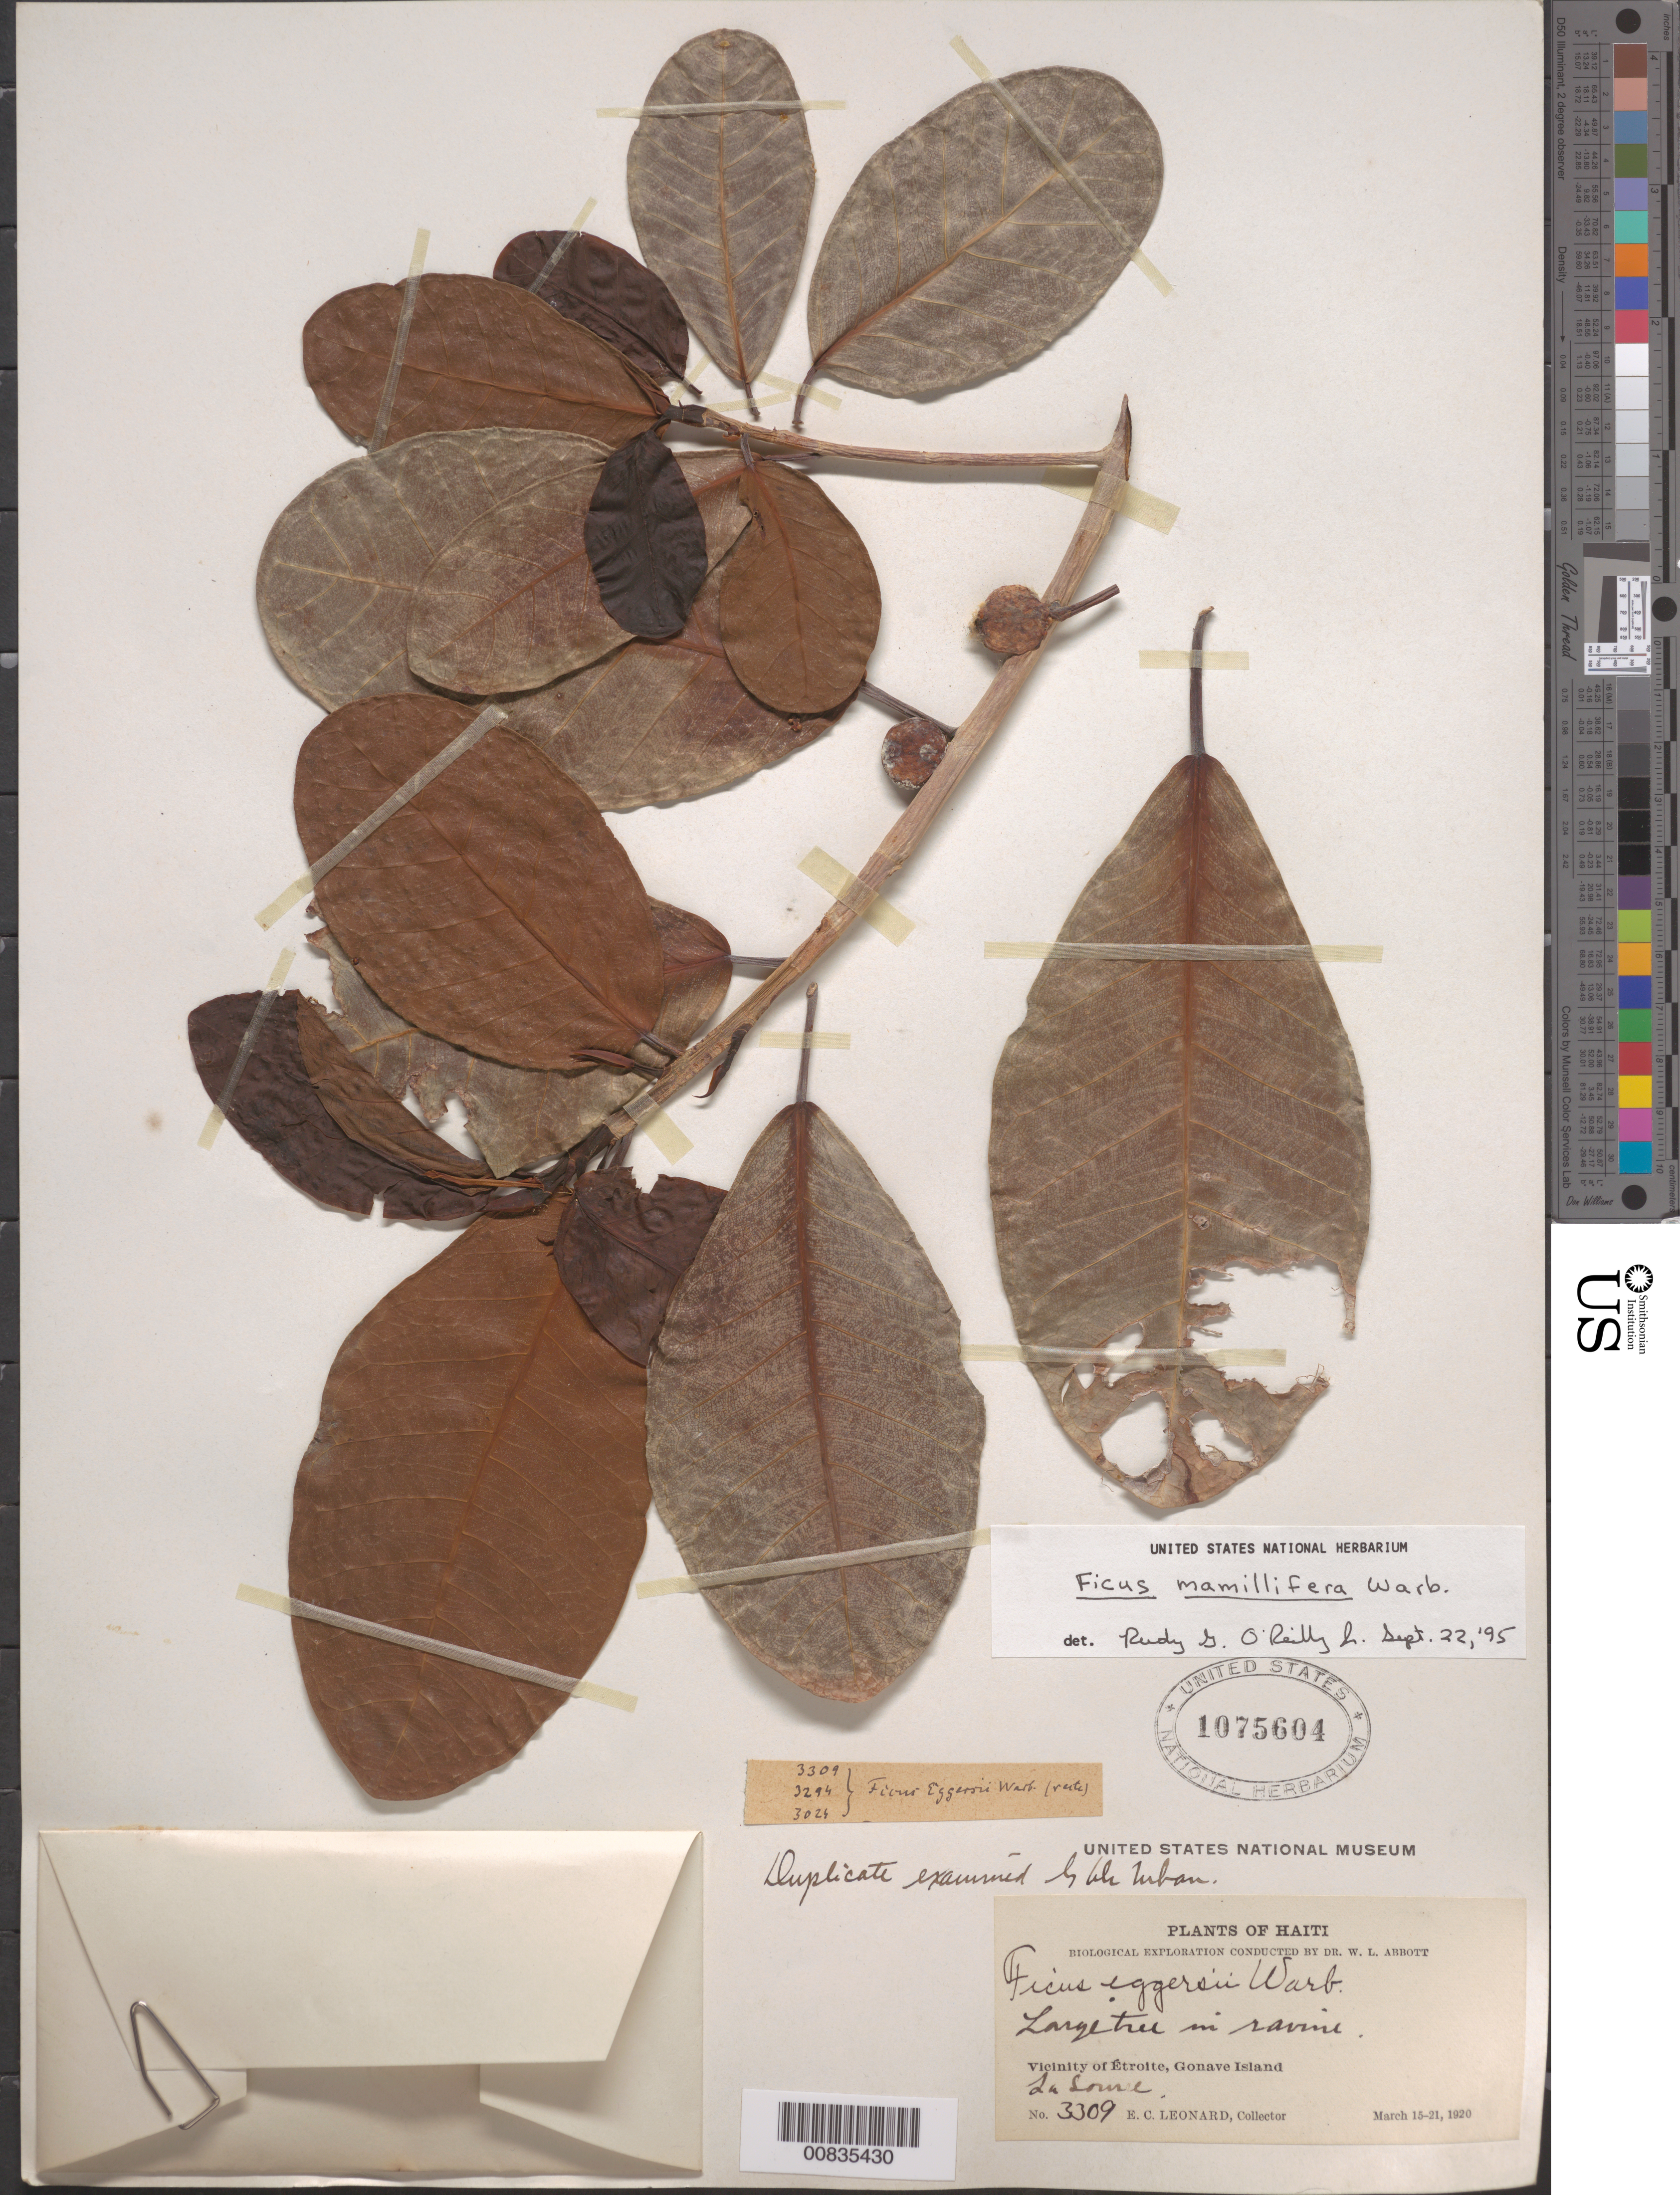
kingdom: Plantae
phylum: Tracheophyta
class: Magnoliopsida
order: Rosales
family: Moraceae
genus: Ficus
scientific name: Ficus mamillifera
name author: Warb.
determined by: O'Reilly, R. G., Jr., (US), NMNH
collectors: E. C. Leonard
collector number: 3309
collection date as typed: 15 Mar 1920 to 21 Mar 1920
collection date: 1920-03-15/1920-03-21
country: Haiti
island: Gonave I.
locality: La Source. Vicinity of Étroite.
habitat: Ravine.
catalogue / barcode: US 1075604